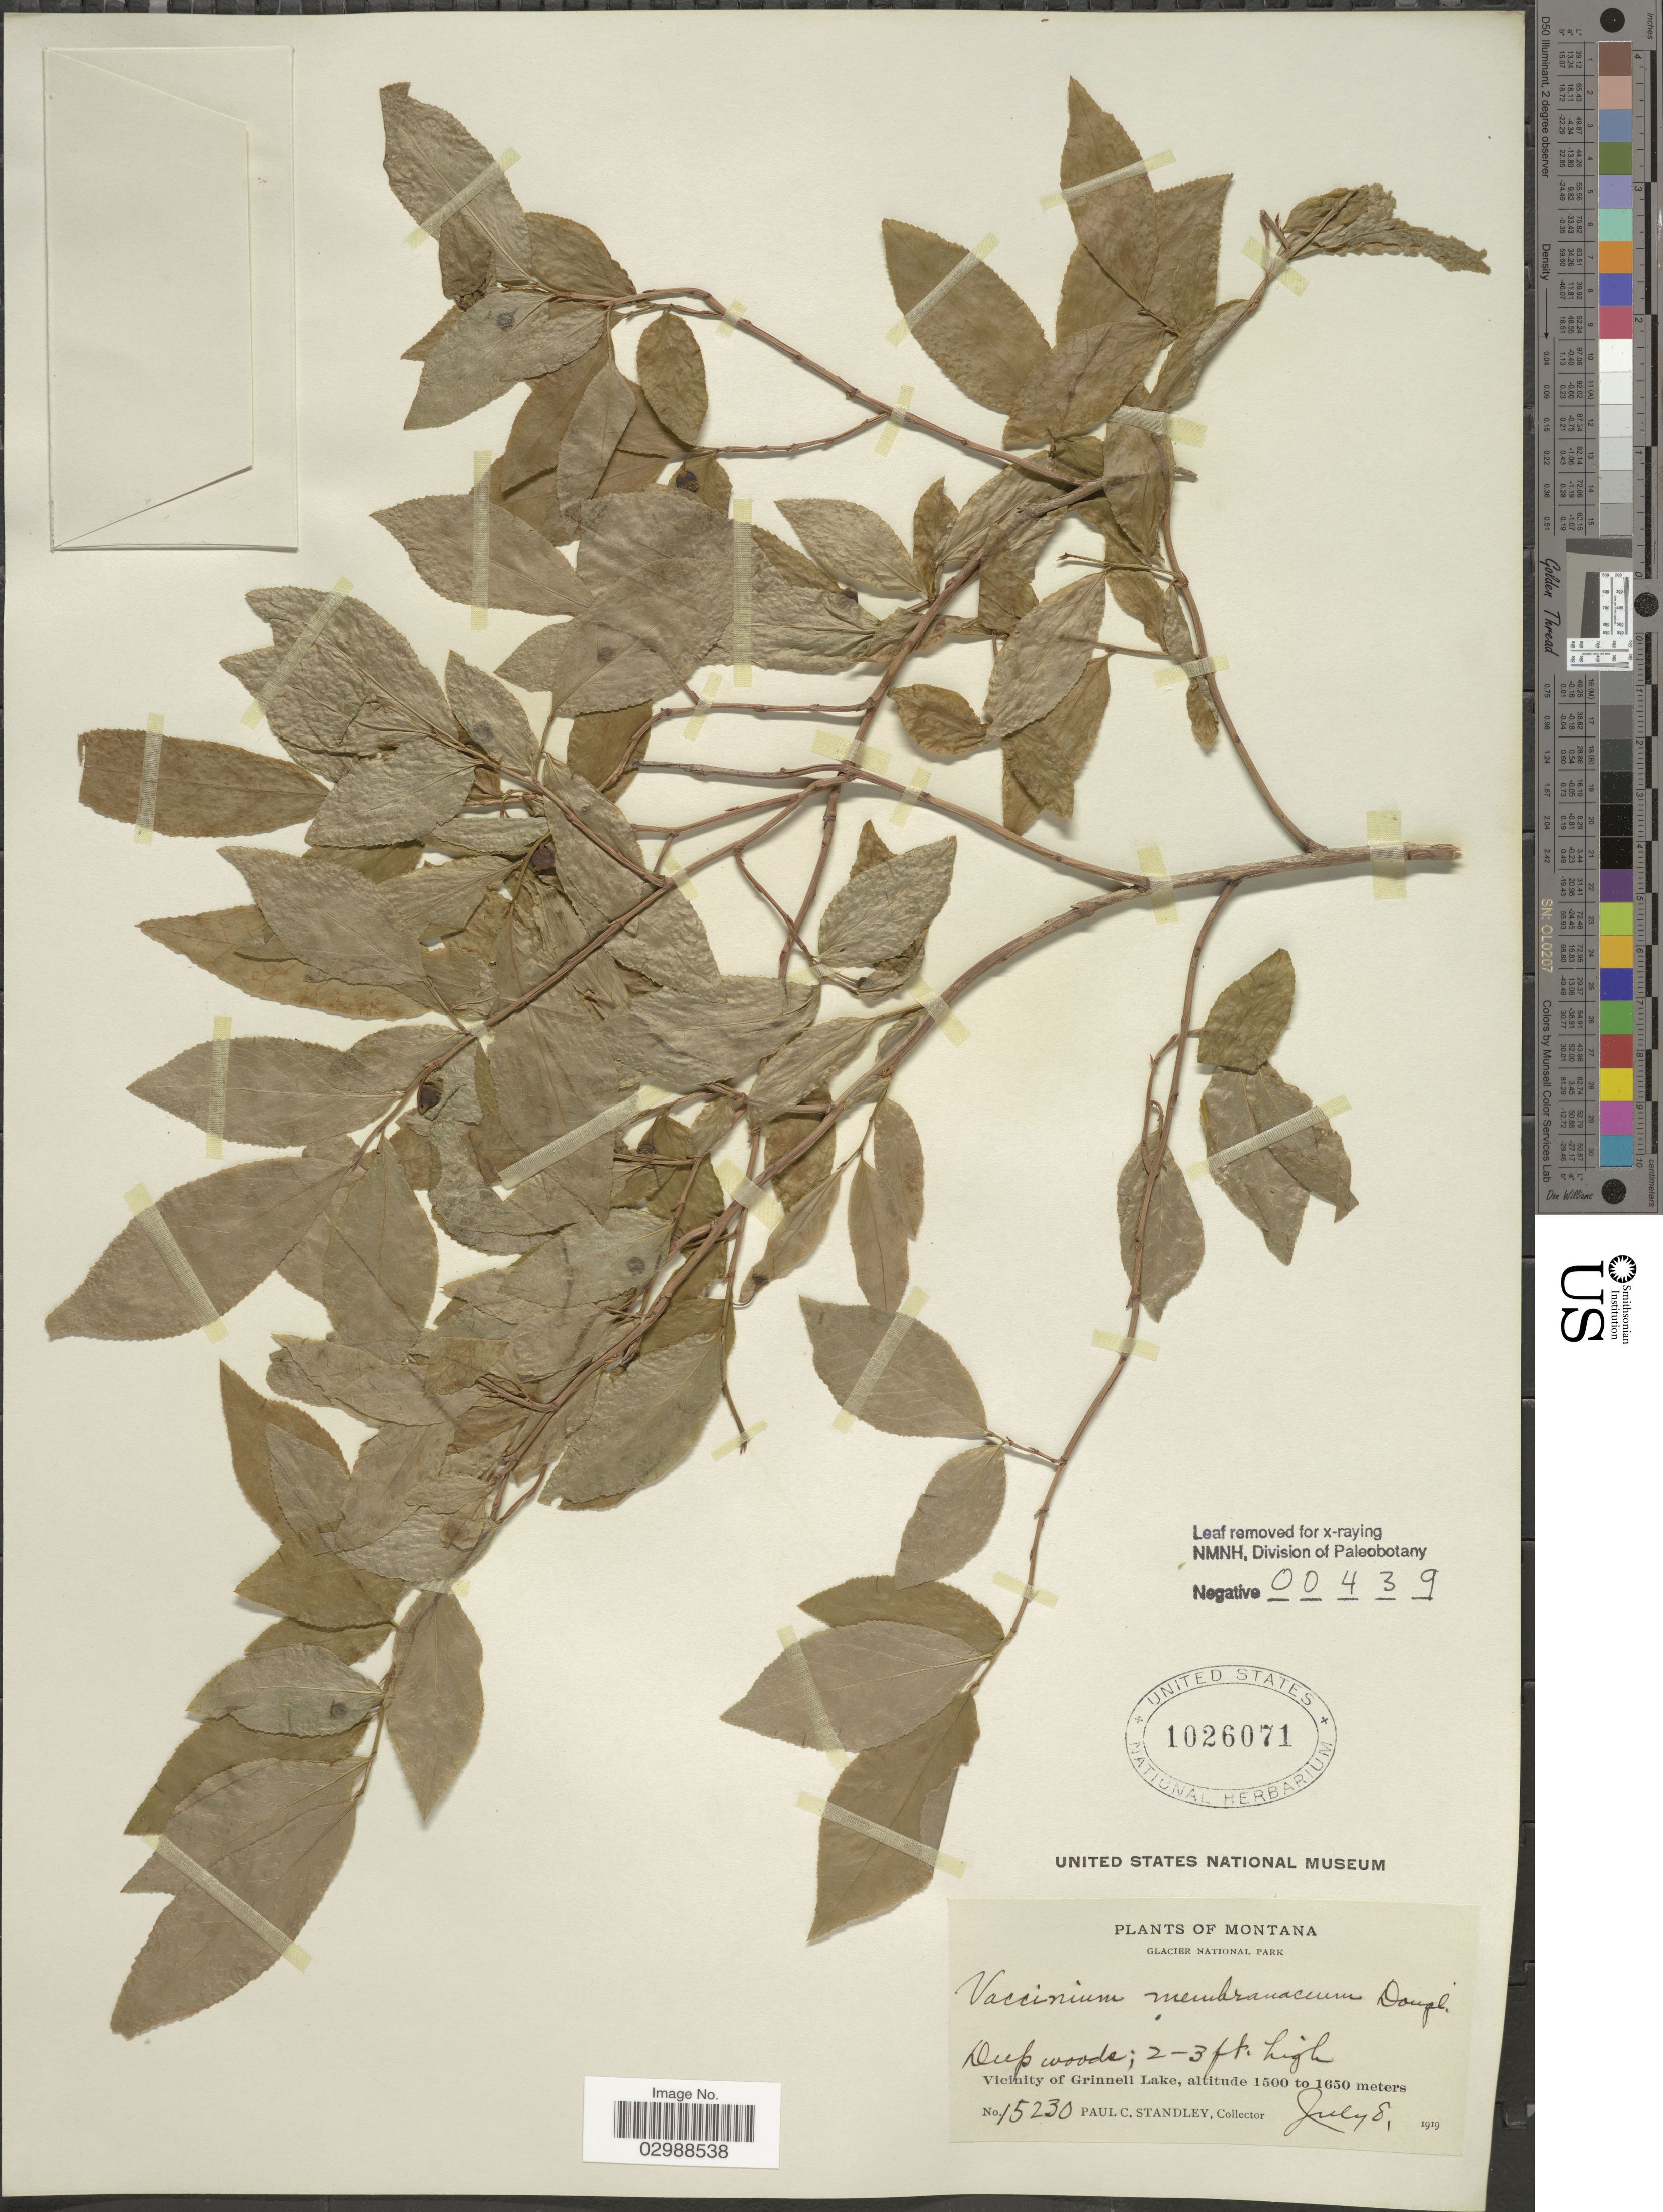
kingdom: Plantae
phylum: Tracheophyta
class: Magnoliopsida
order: Ericales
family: Ericaceae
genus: Vaccinium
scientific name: Vaccinium membranaceum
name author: Douglas ex Torr.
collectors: P. C. Standley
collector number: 15230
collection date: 1919-07-08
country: United States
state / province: Montana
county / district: Glacier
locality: Glacier National Park, Vicinity of Grinnell Lake.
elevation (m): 1500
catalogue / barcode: US 1026071